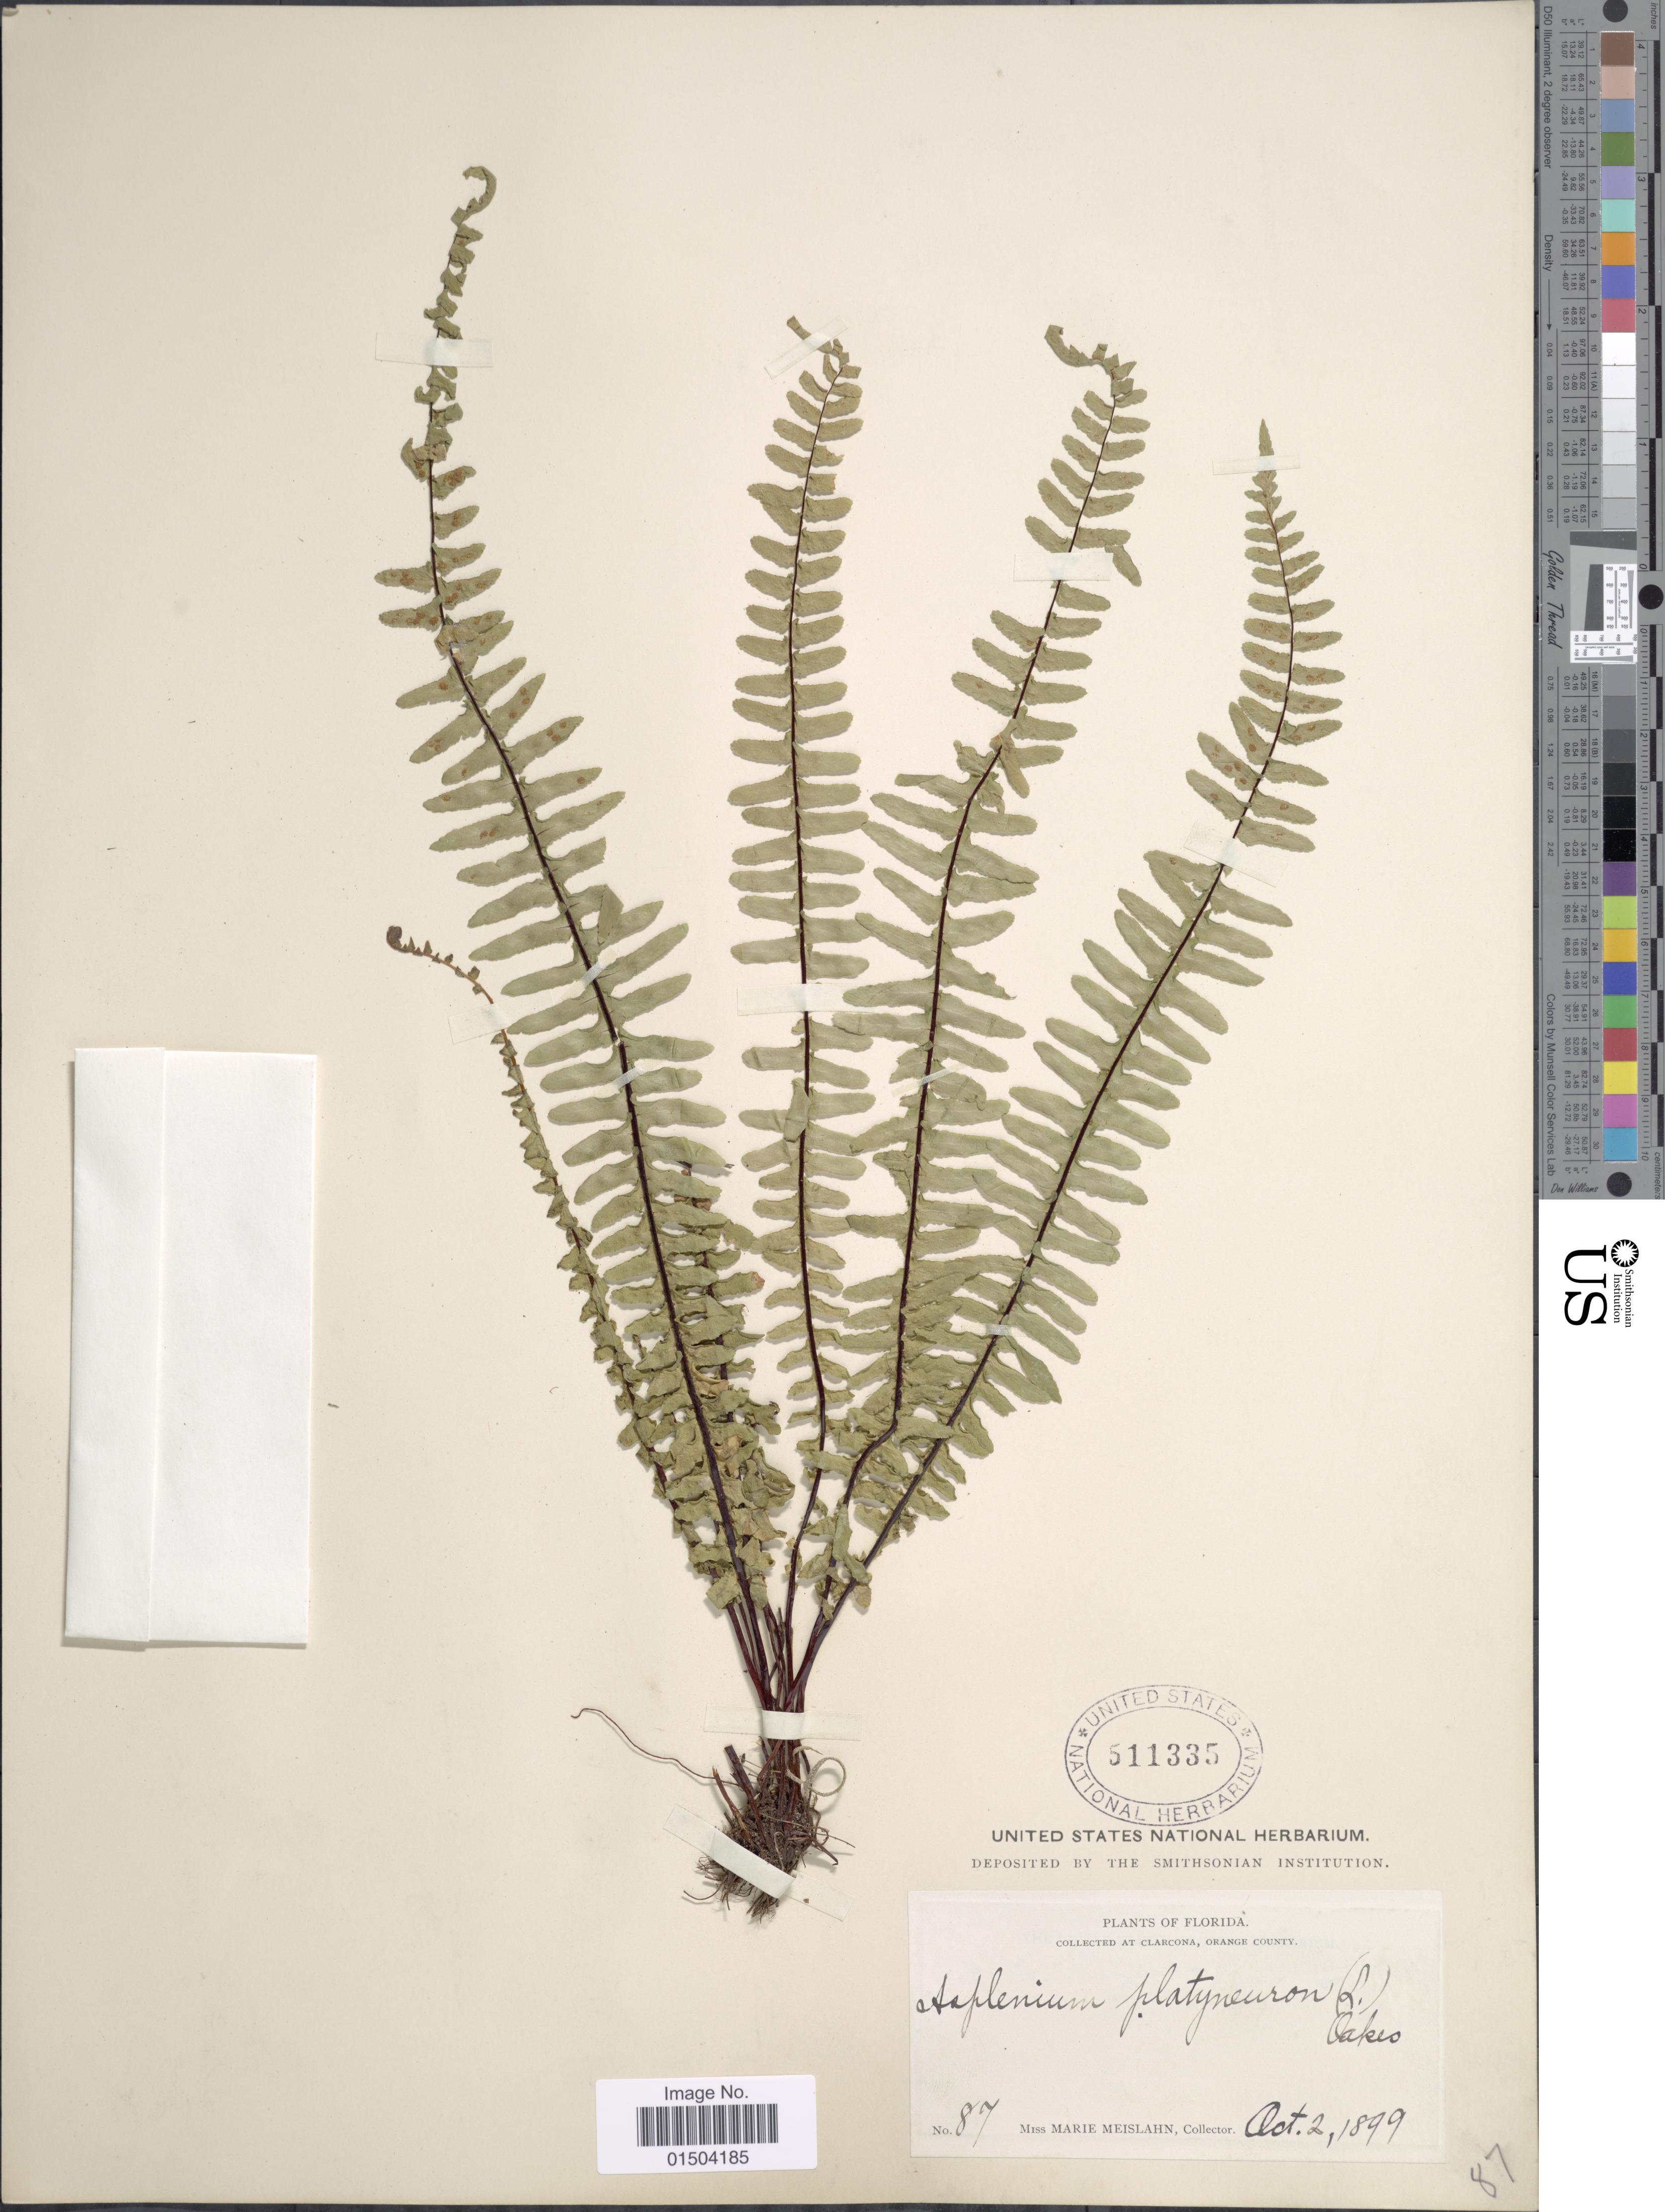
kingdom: Plantae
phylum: Tracheophyta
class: Polypodiopsida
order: Polypodiales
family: Aspleniaceae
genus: Asplenium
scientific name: Asplenium platyneuron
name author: (L.) Britton, Stearns & Poggenb.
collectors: M. Meislahn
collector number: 87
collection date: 1899-10-02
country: United States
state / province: Florida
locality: At Clarcona, Orange County.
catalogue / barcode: US 511335